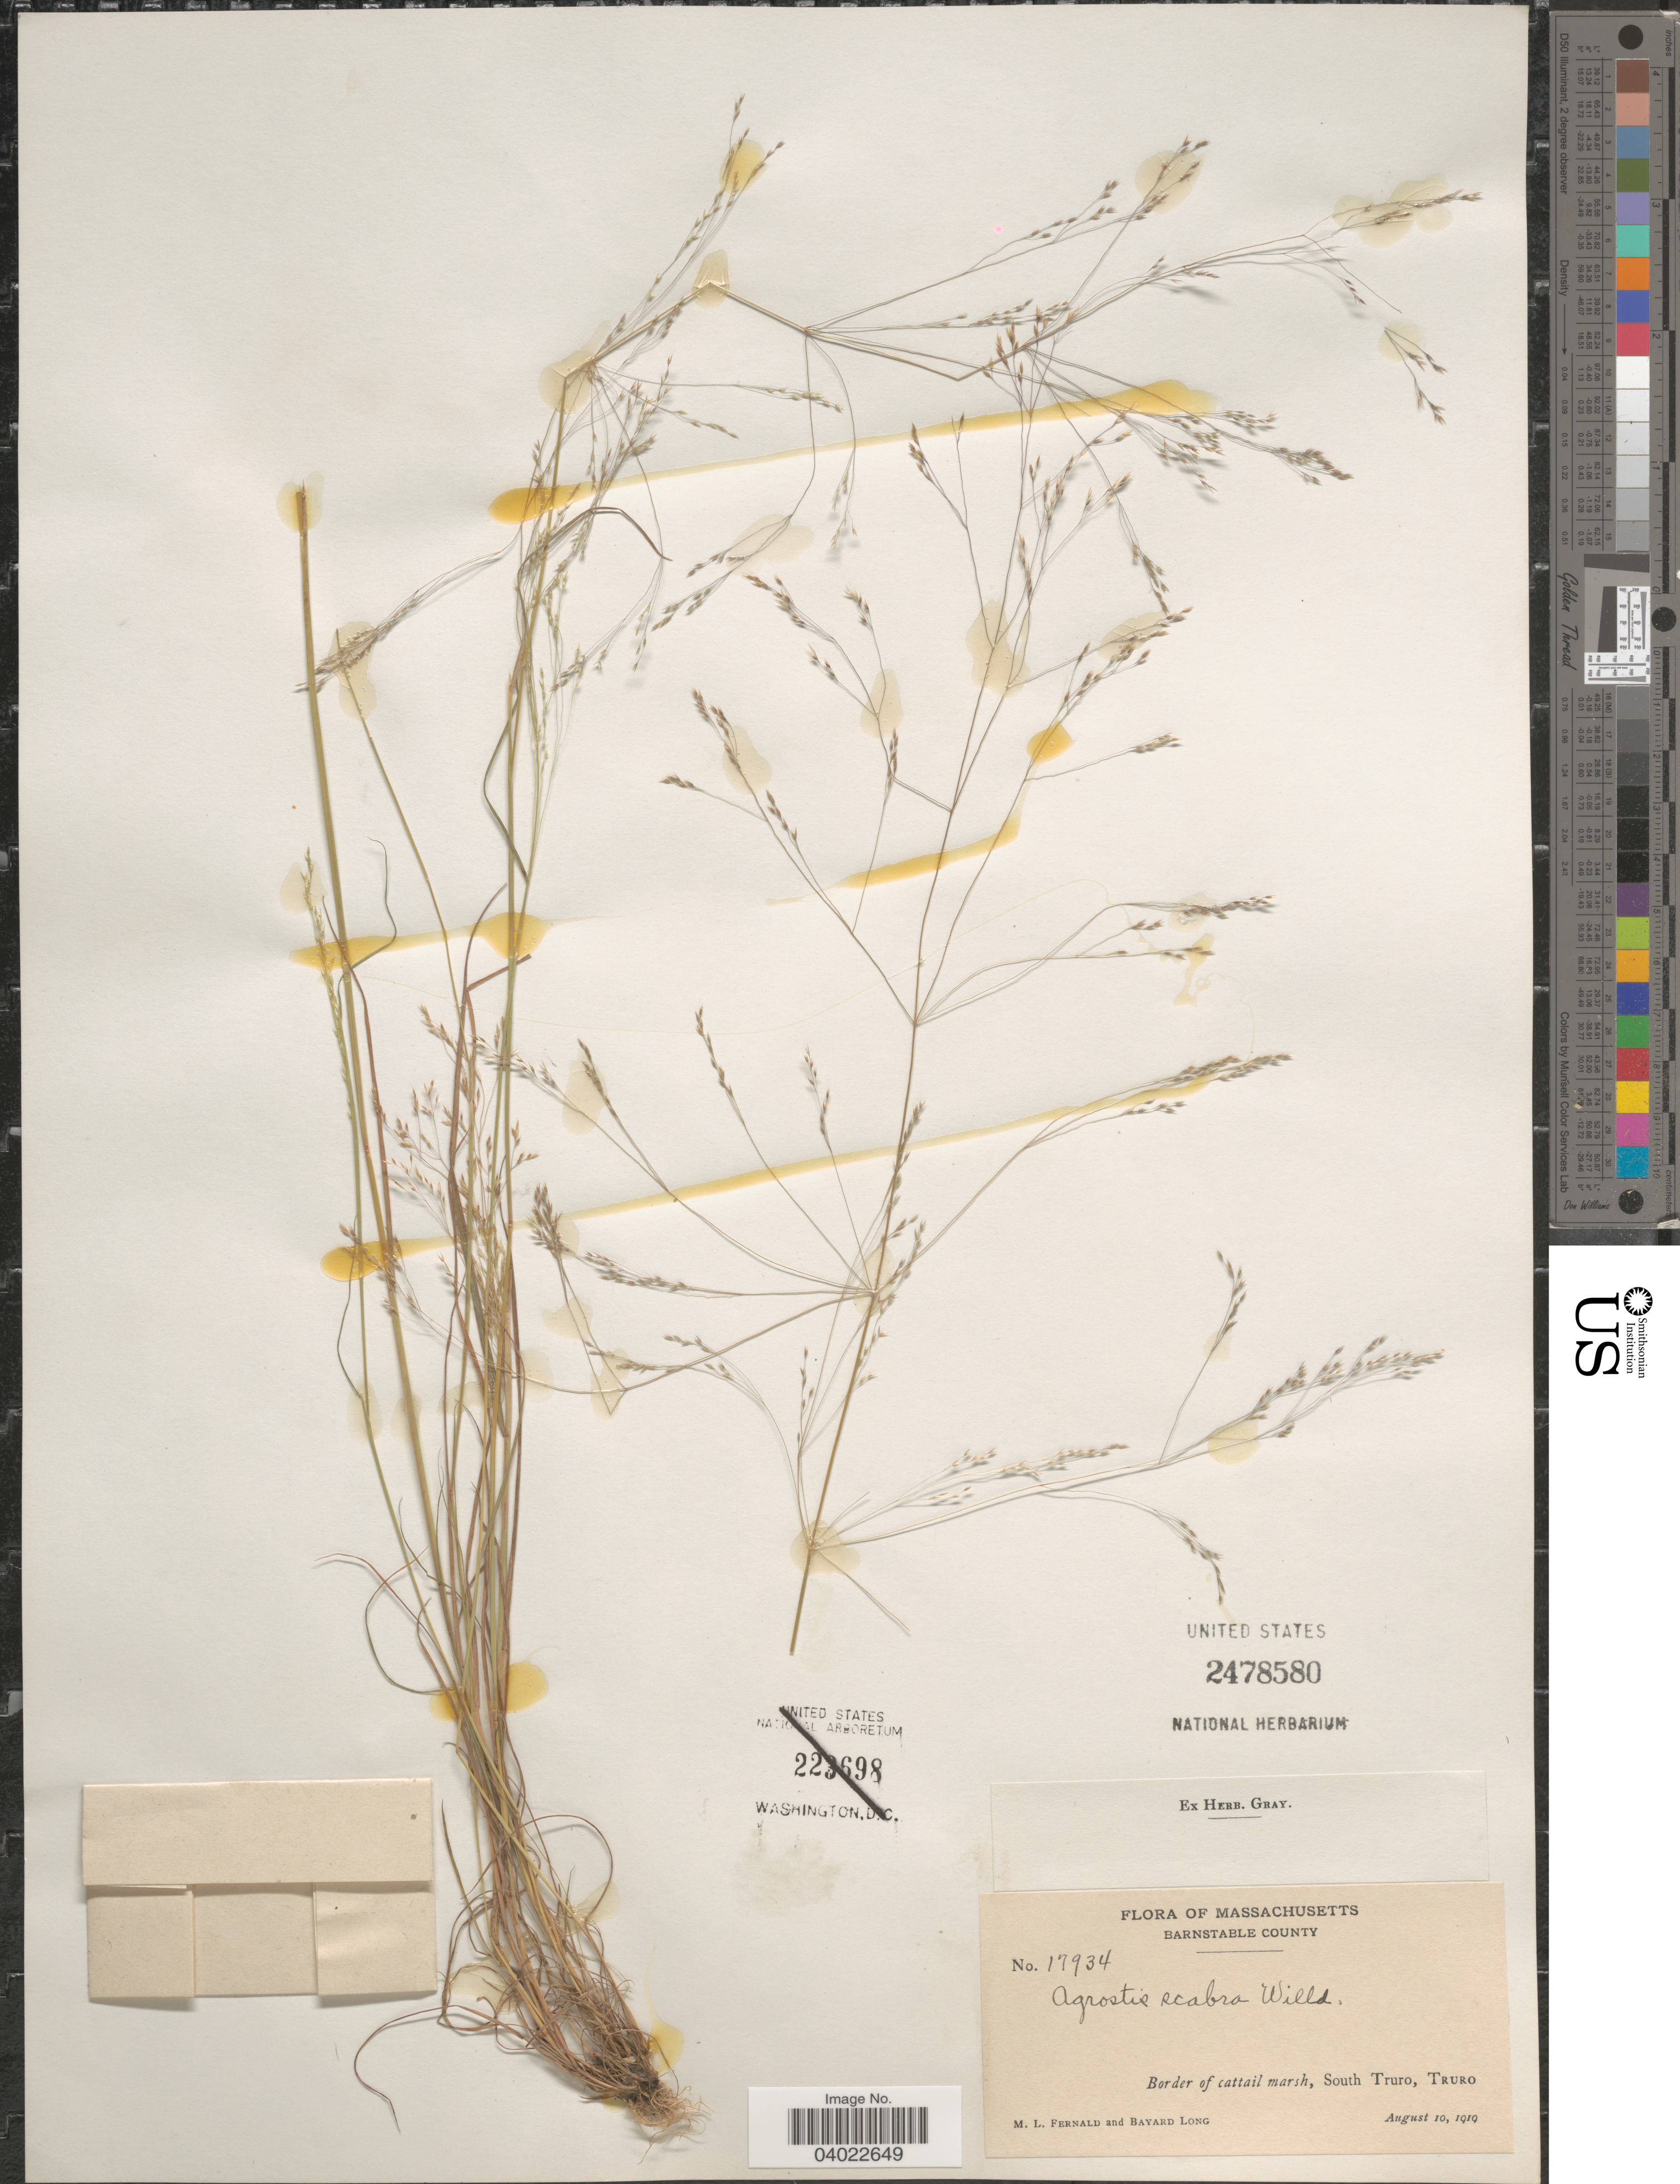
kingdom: Plantae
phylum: Tracheophyta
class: Liliopsida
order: Poales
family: Poaceae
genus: Agrostis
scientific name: Agrostis scabra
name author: Willd.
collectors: M. L. Fernald & B. Long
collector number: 17934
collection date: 1919-08-10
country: United States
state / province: Massachusetts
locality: Barnstable County. Border of cattail marsh, South Truro, Truro.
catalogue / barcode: US 2478580